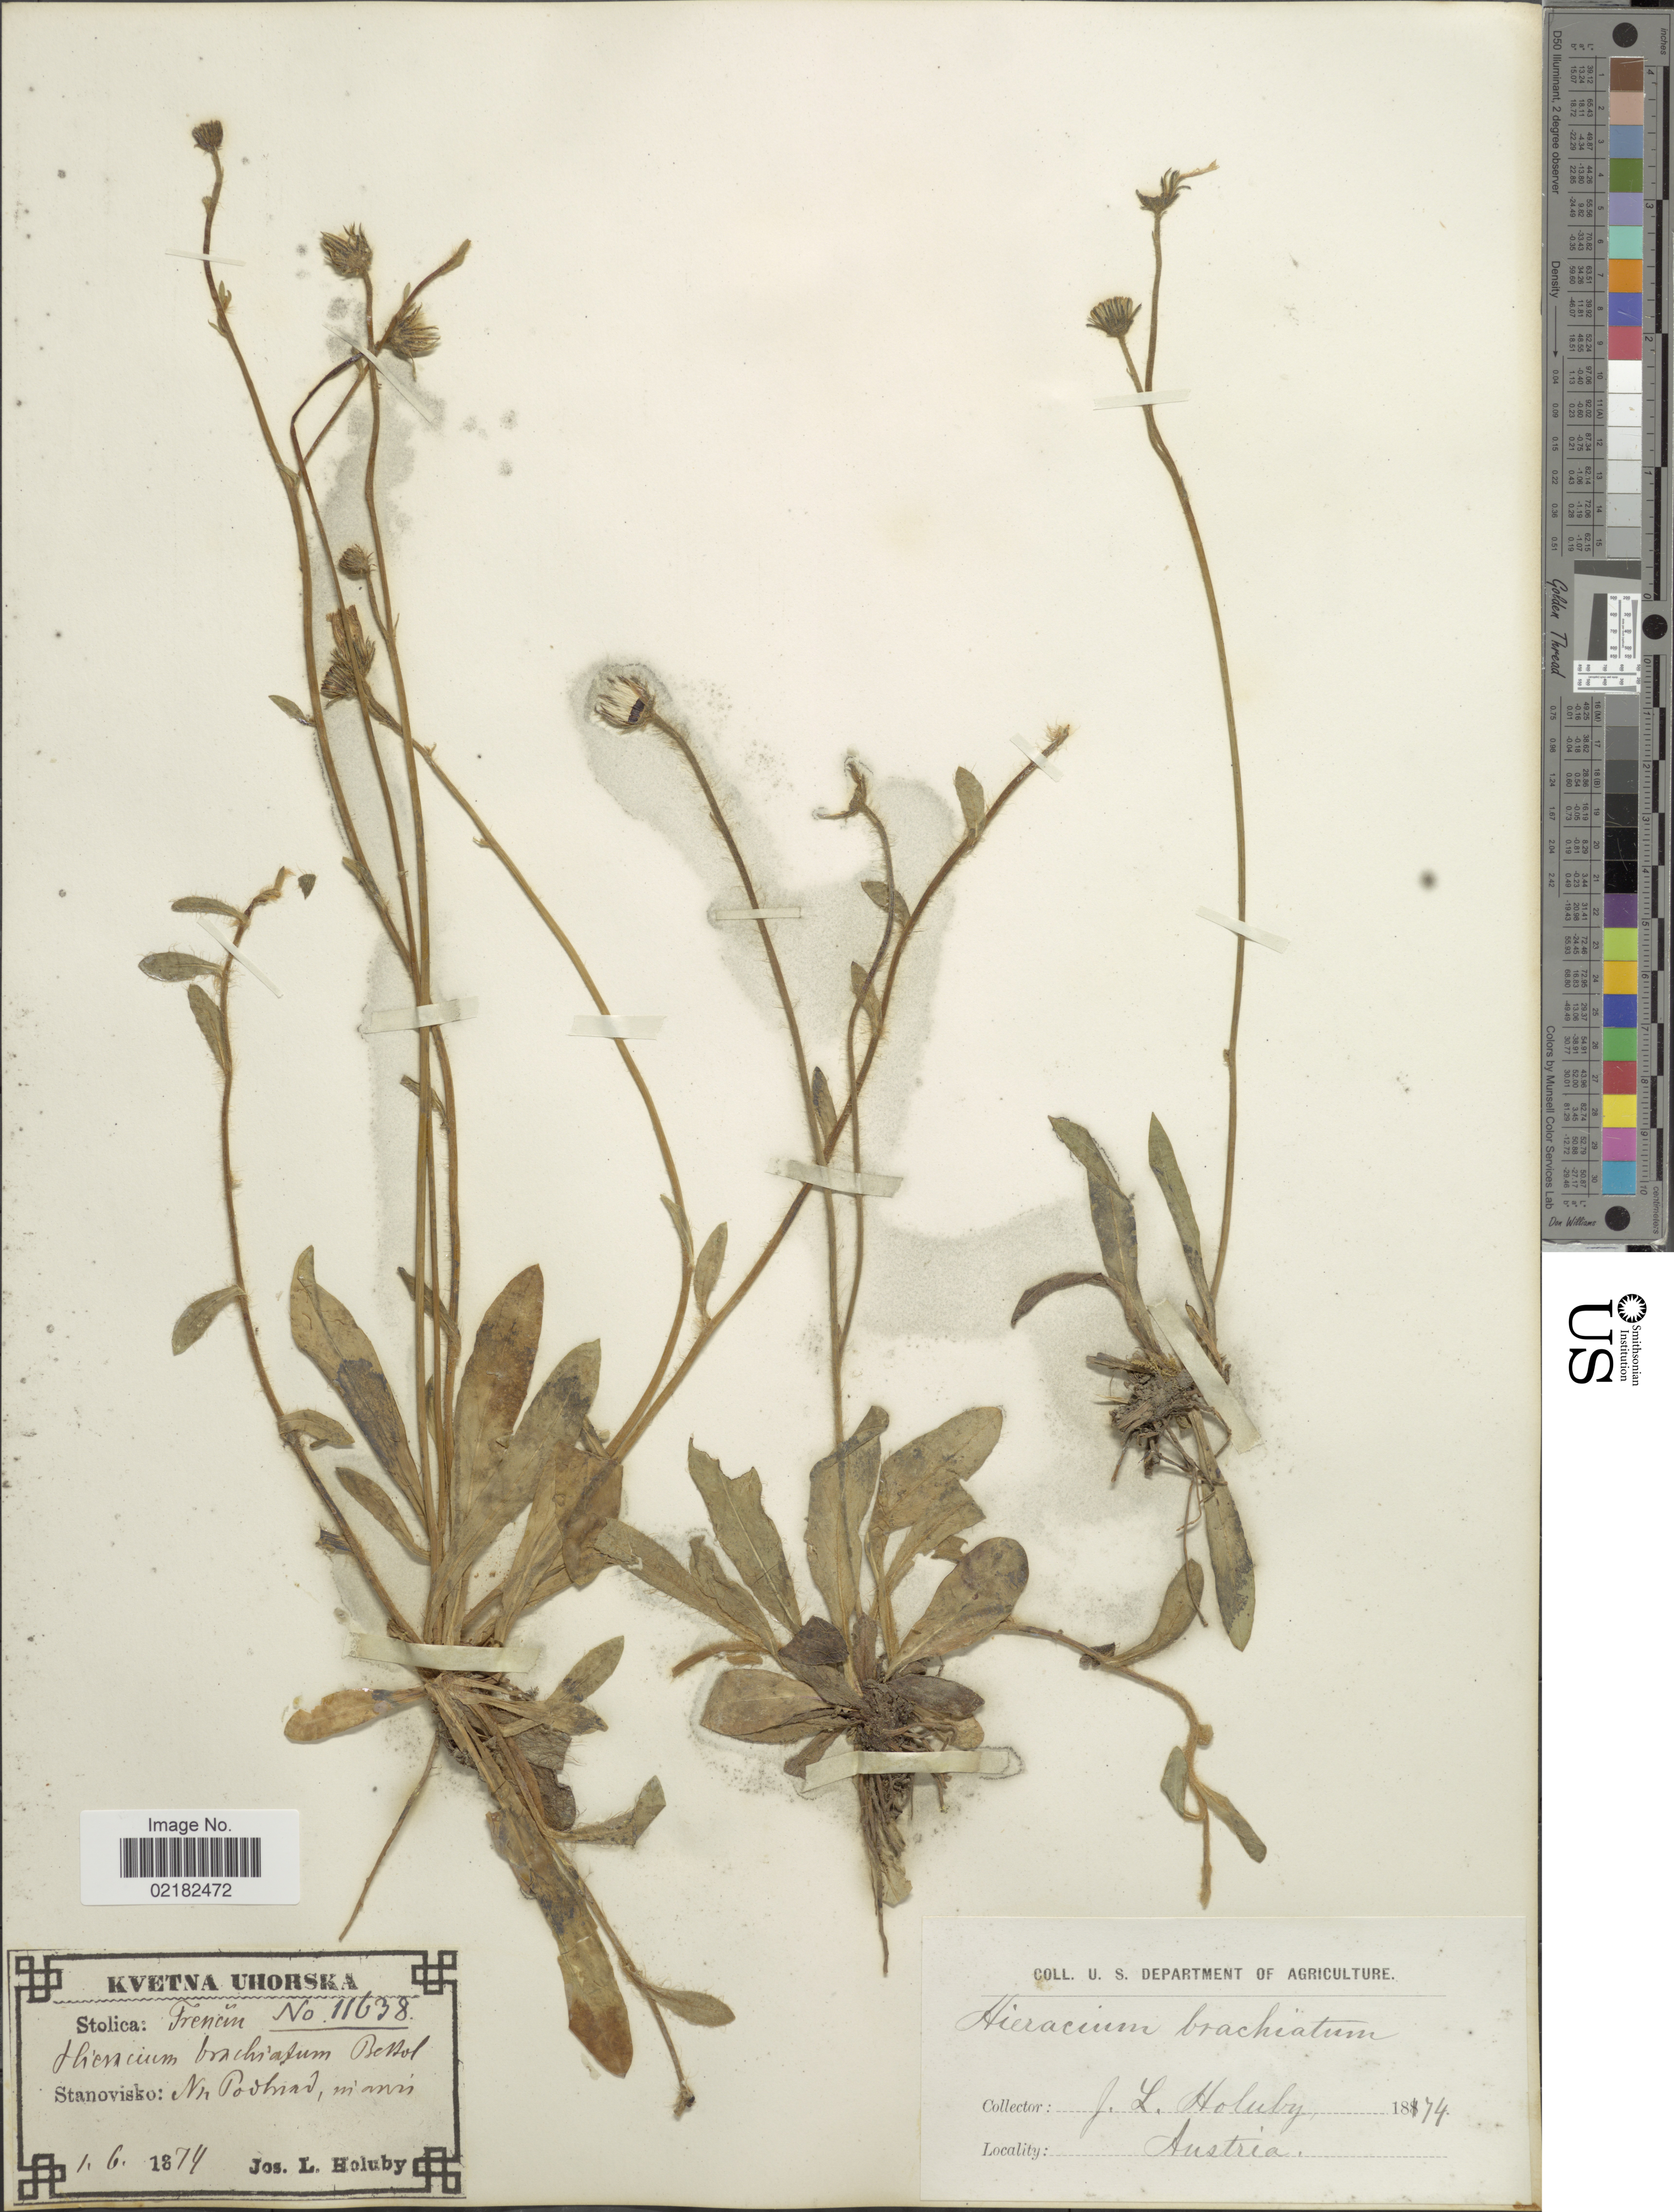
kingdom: Plantae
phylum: Tracheophyta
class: Magnoliopsida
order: Asterales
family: Asteraceae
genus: Pilosella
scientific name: Pilosella brachiata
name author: (DC.) F.W. Schultz & Sch. Bip.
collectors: J. Holuby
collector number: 11638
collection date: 1874-06-01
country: Austria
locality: Stanovisko, nr Padhrad [interpreted]